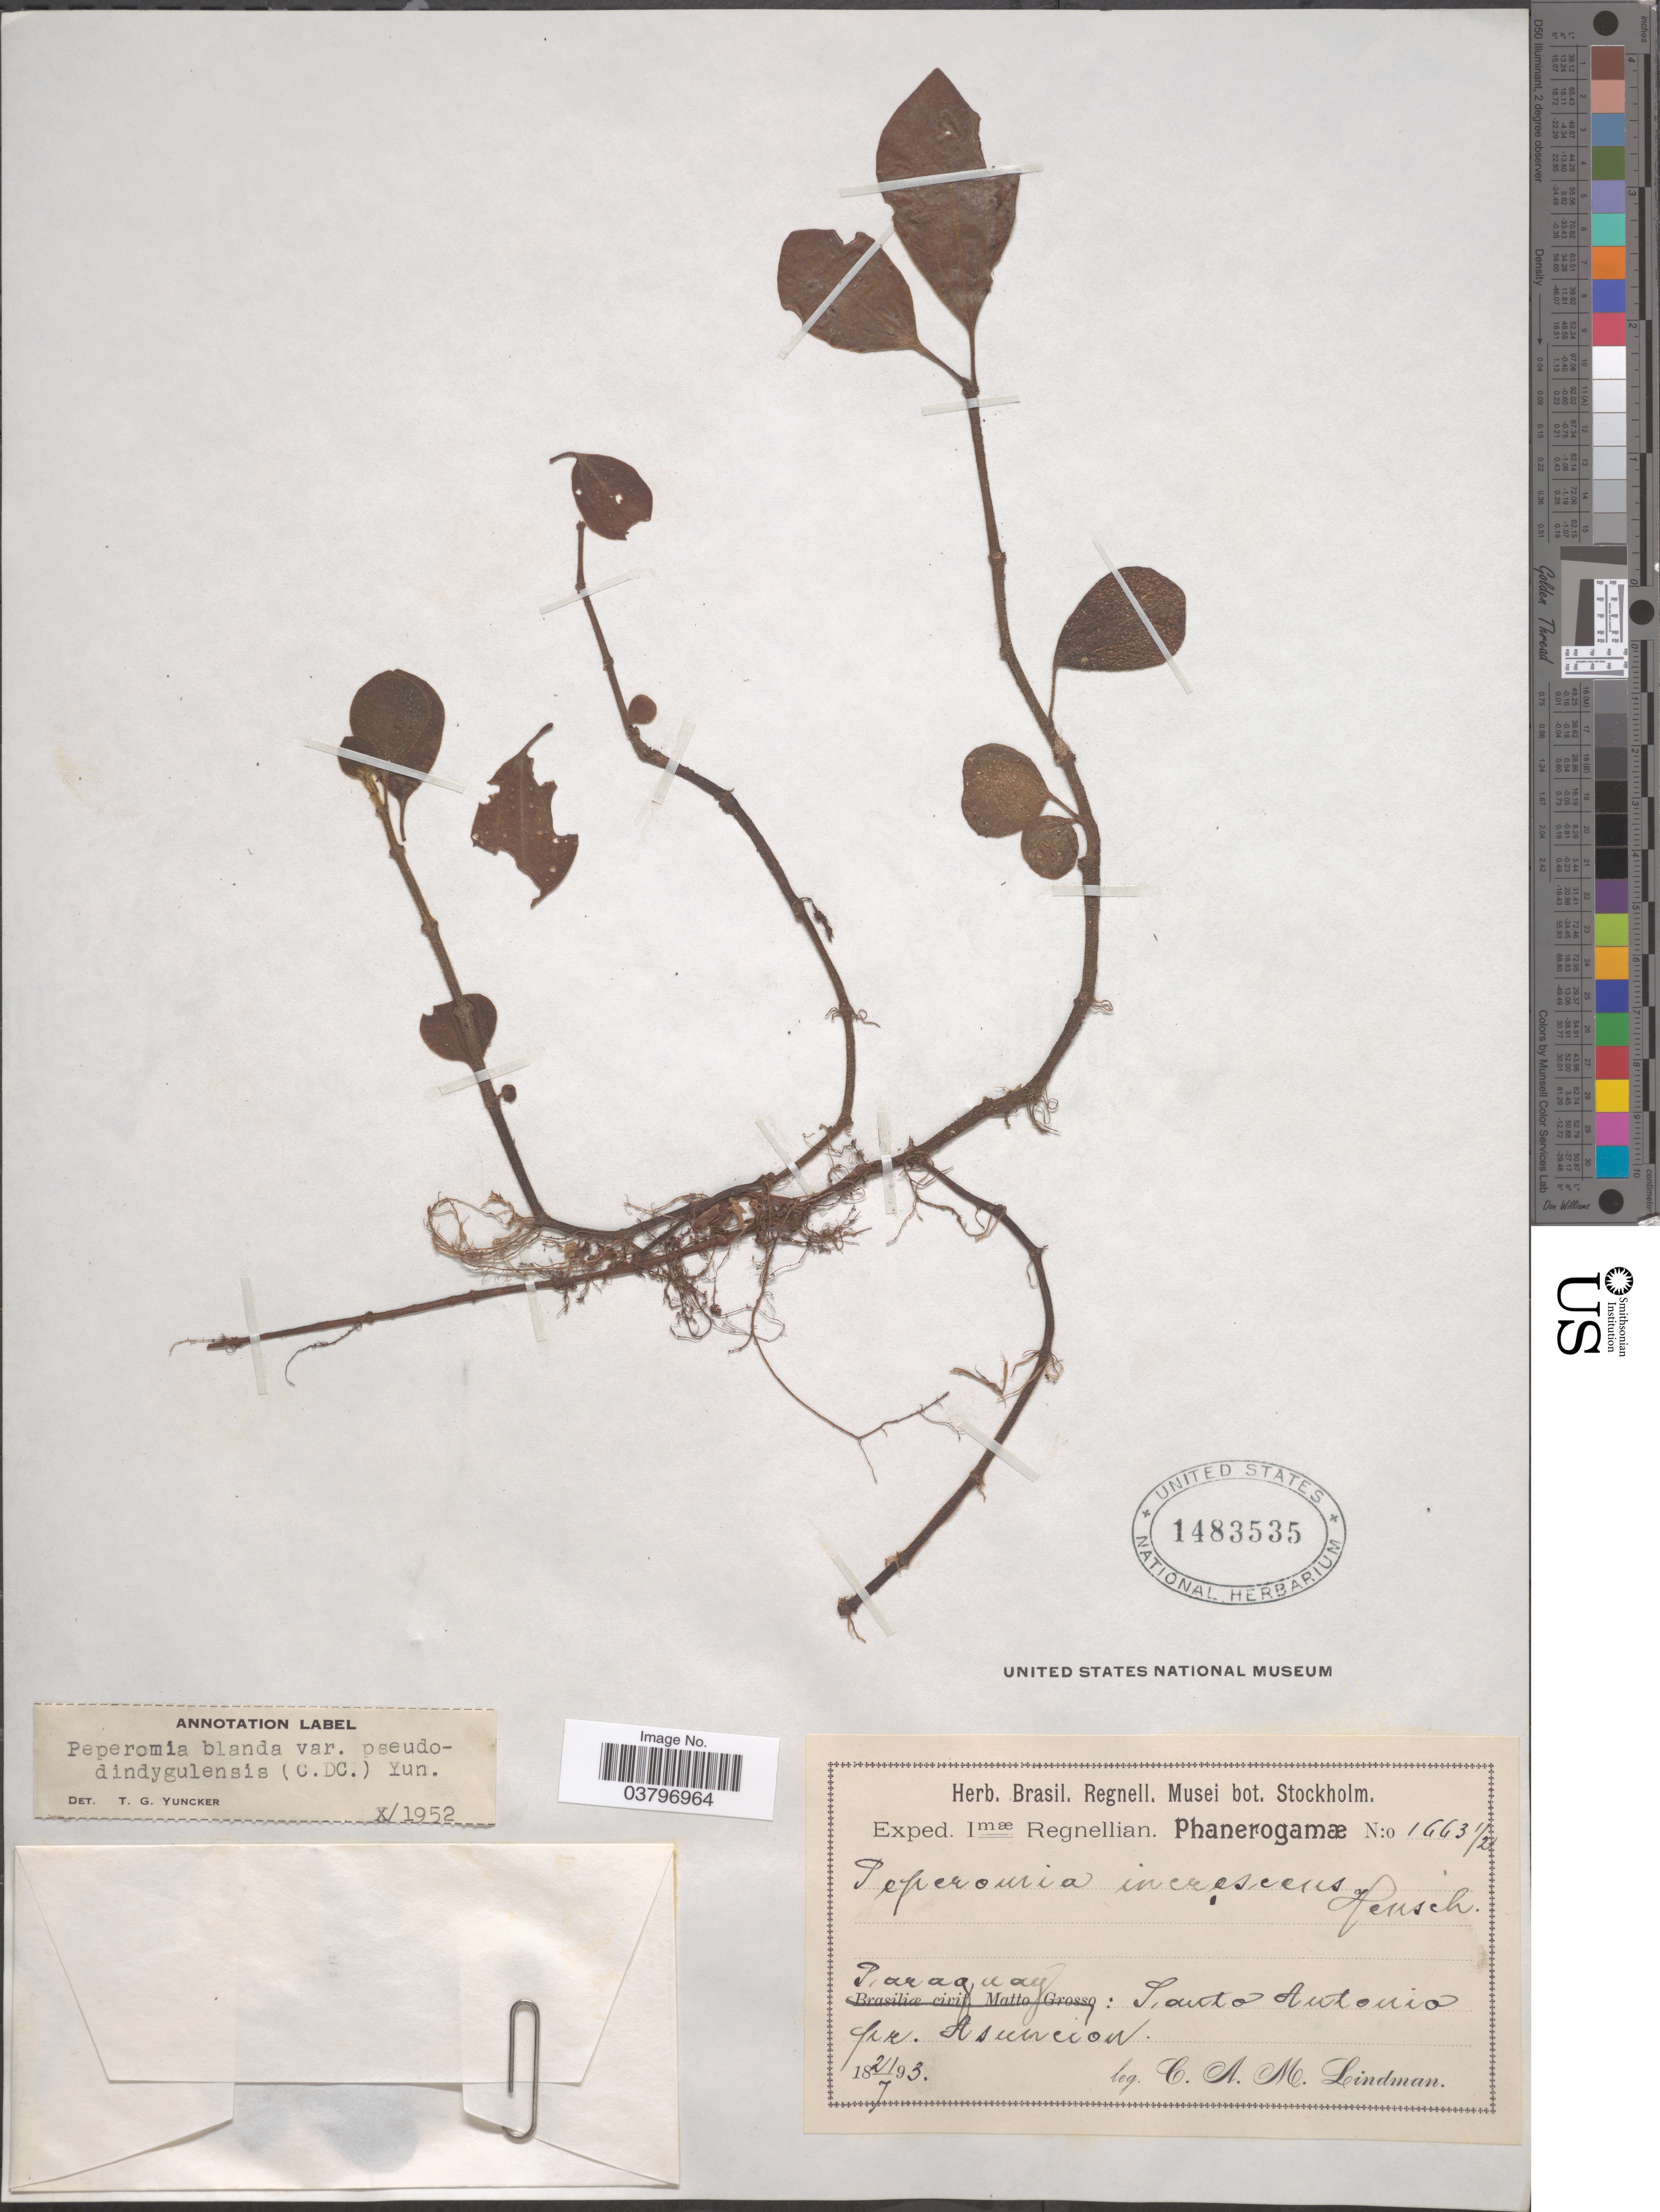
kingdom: Plantae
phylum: Tracheophyta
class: Magnoliopsida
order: Piperales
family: Piperaceae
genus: Peperomia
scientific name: Peperomia blanda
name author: (Jacq.) Kunth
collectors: C. A. M. Lindman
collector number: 1663½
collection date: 1893-07-21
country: Paraguay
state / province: Asuncion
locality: Santo Antonio pr. Asuncion.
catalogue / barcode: US 1483535